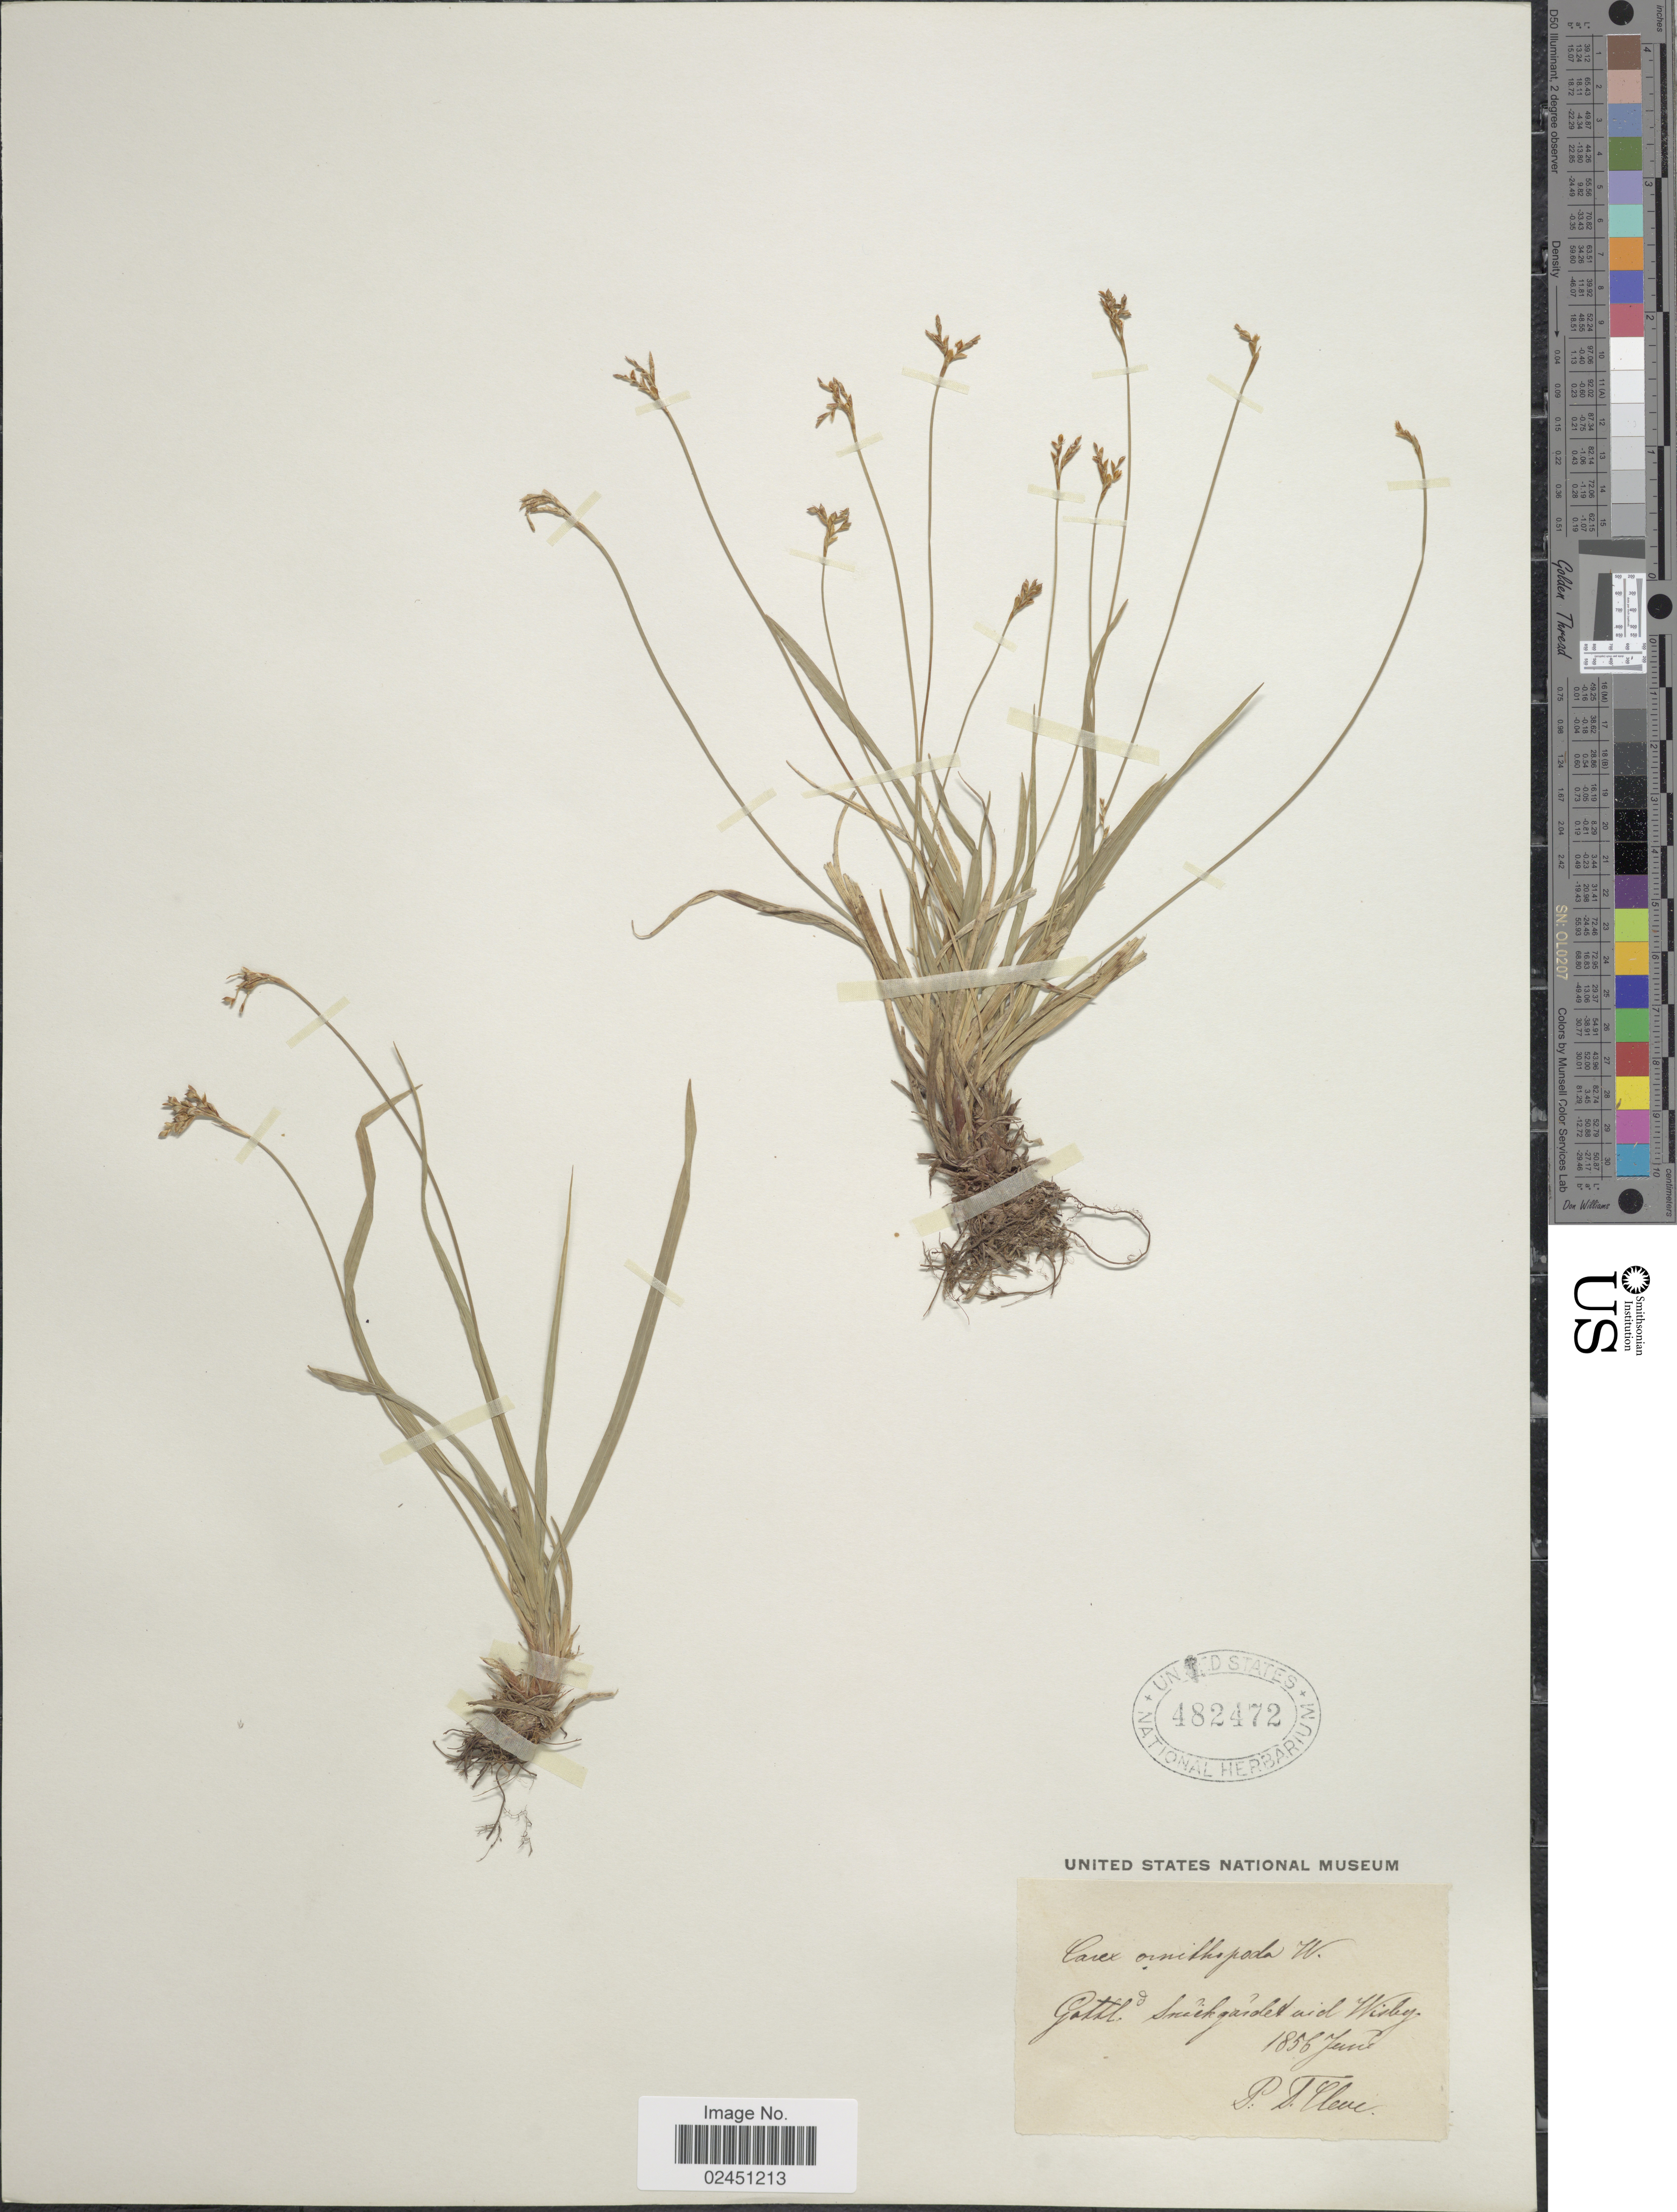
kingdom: Plantae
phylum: Tracheophyta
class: Liliopsida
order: Poales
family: Cyperaceae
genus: Carex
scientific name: Carex ornithopoda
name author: Willd.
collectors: P. Cleve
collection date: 1856-06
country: Sweden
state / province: Gotland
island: Gotland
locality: Gottl. Snackgardet vid Wisby.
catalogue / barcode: US 482472